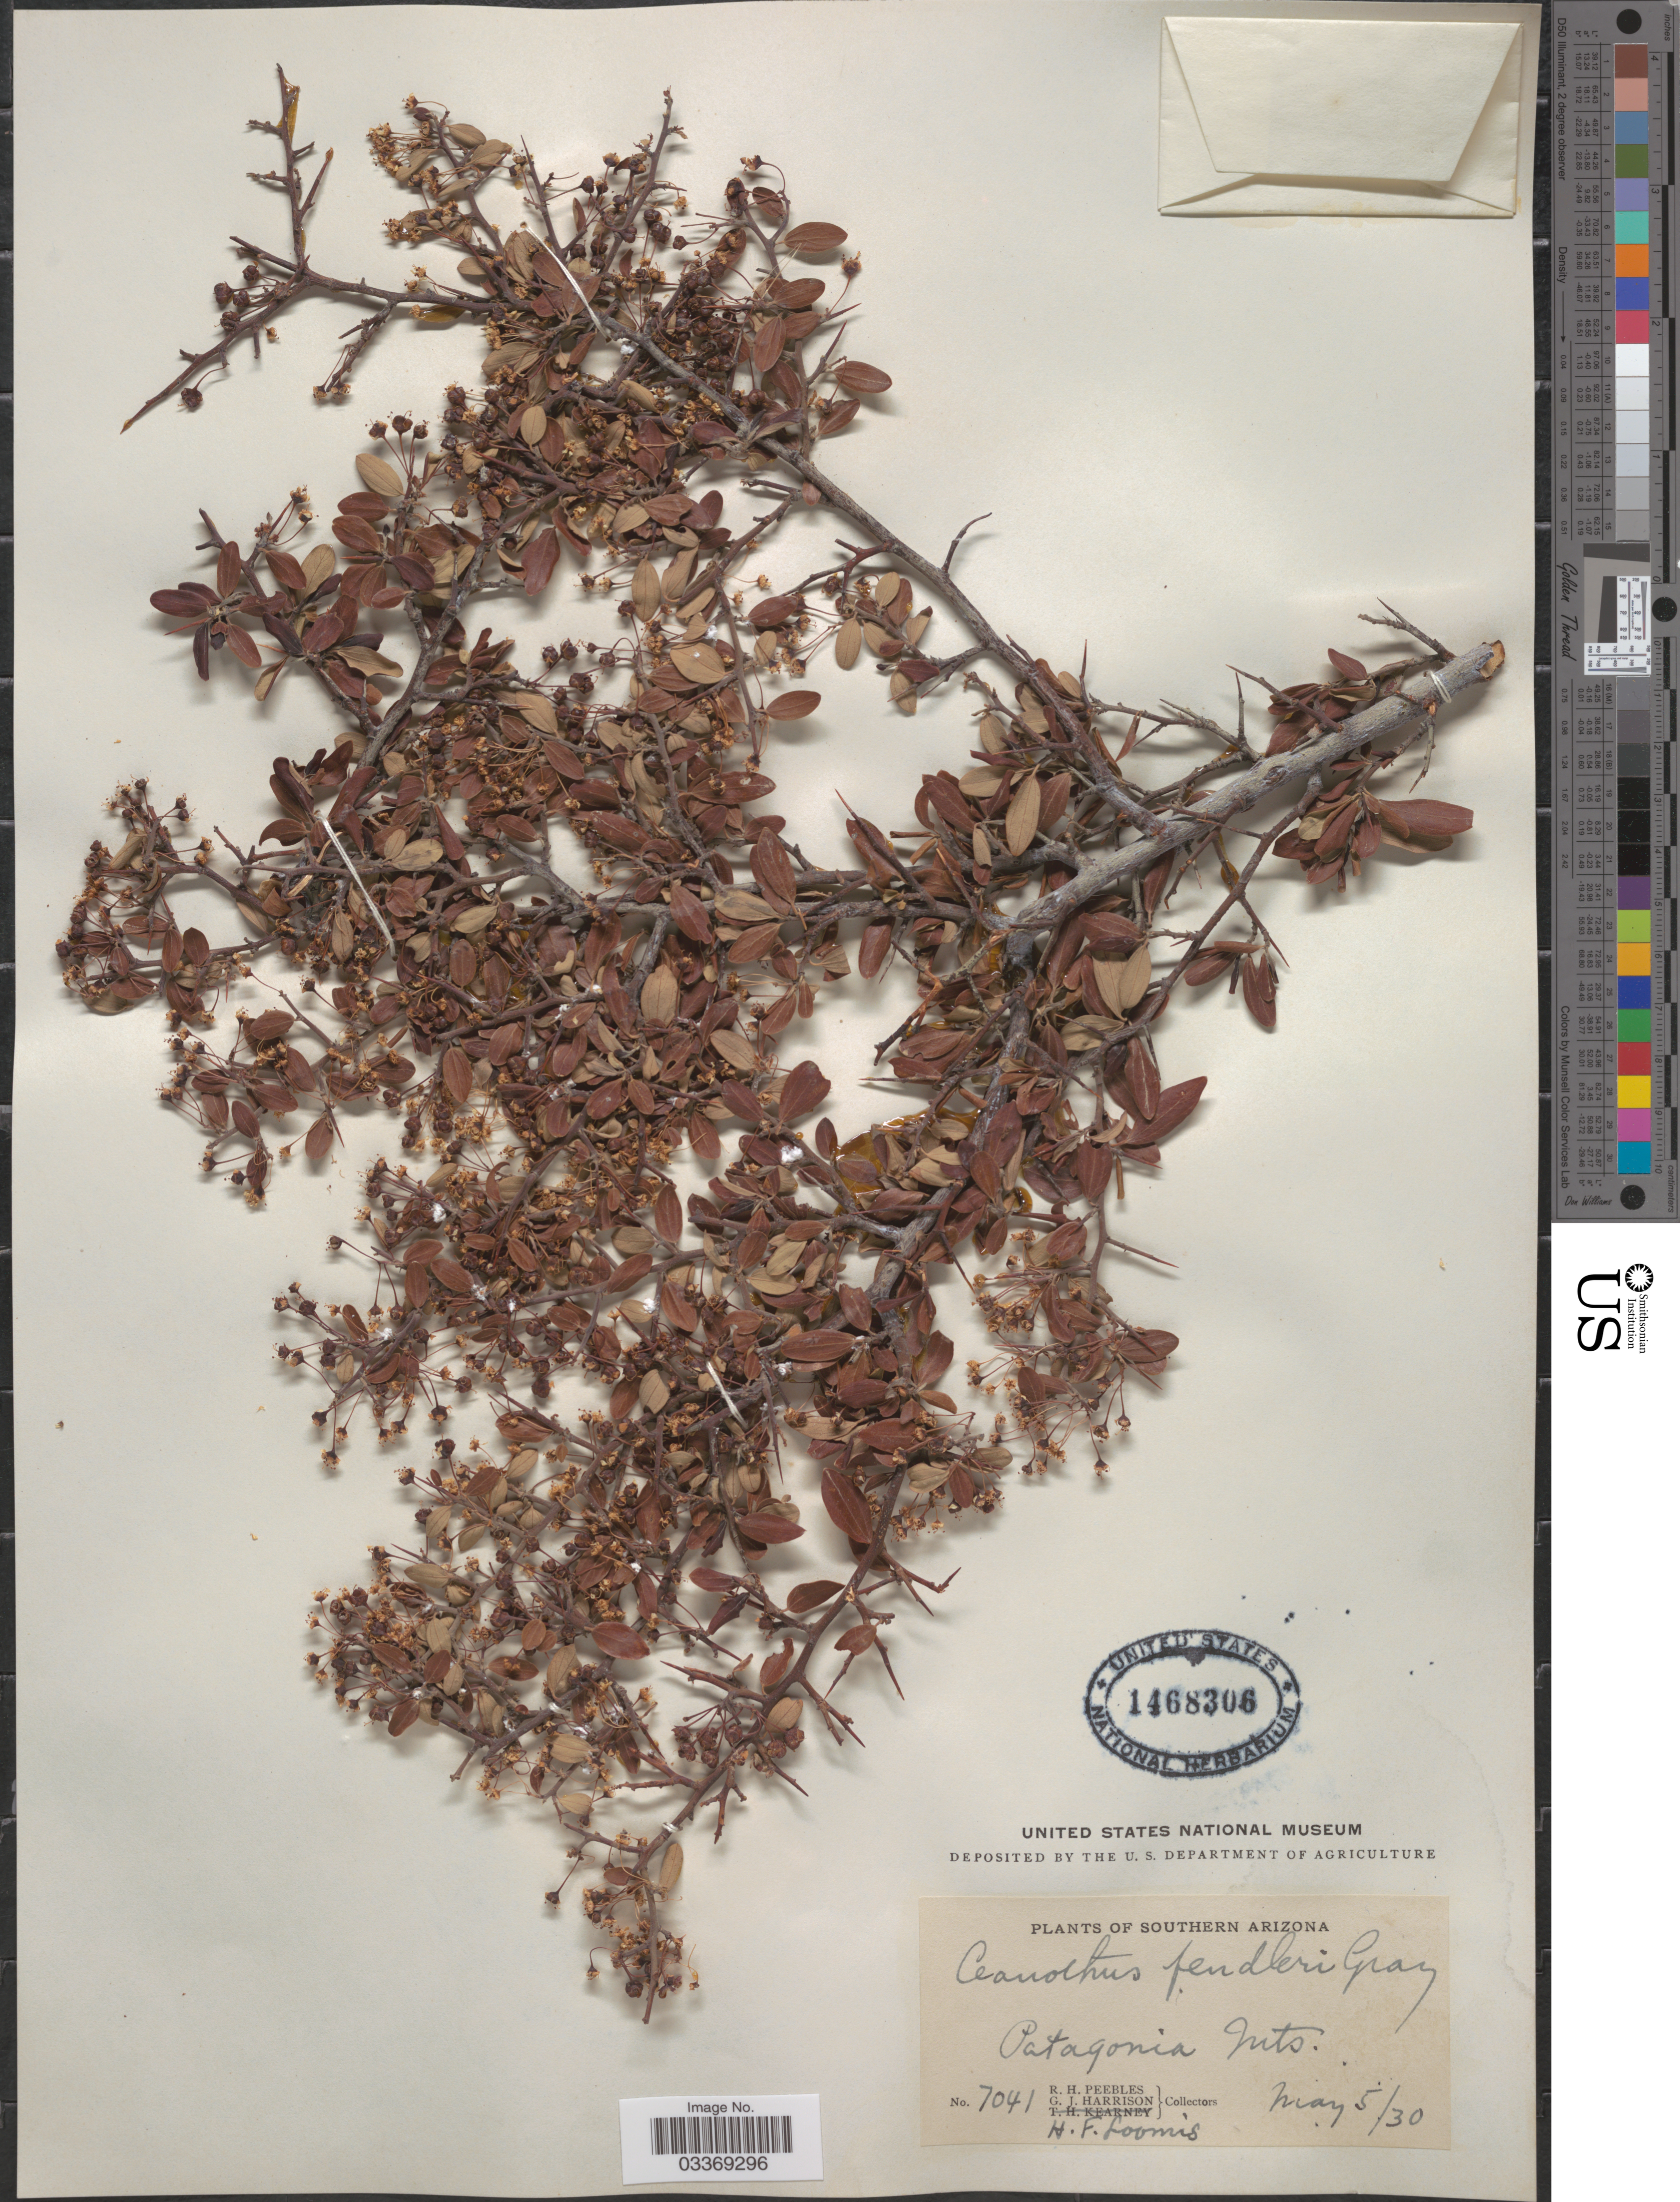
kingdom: Plantae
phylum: Tracheophyta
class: Magnoliopsida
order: Rosales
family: Rhamnaceae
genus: Ceanothus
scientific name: Ceanothus fendleri var. viridis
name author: A. Gray ex Trel.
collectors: R. H. Peebles, G. J. Harrison & H. F. Loomis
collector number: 7041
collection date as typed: Transcribed d/m/y: 5/5/30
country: United States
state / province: Arizona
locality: Patagonia Mts.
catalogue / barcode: US 1468306